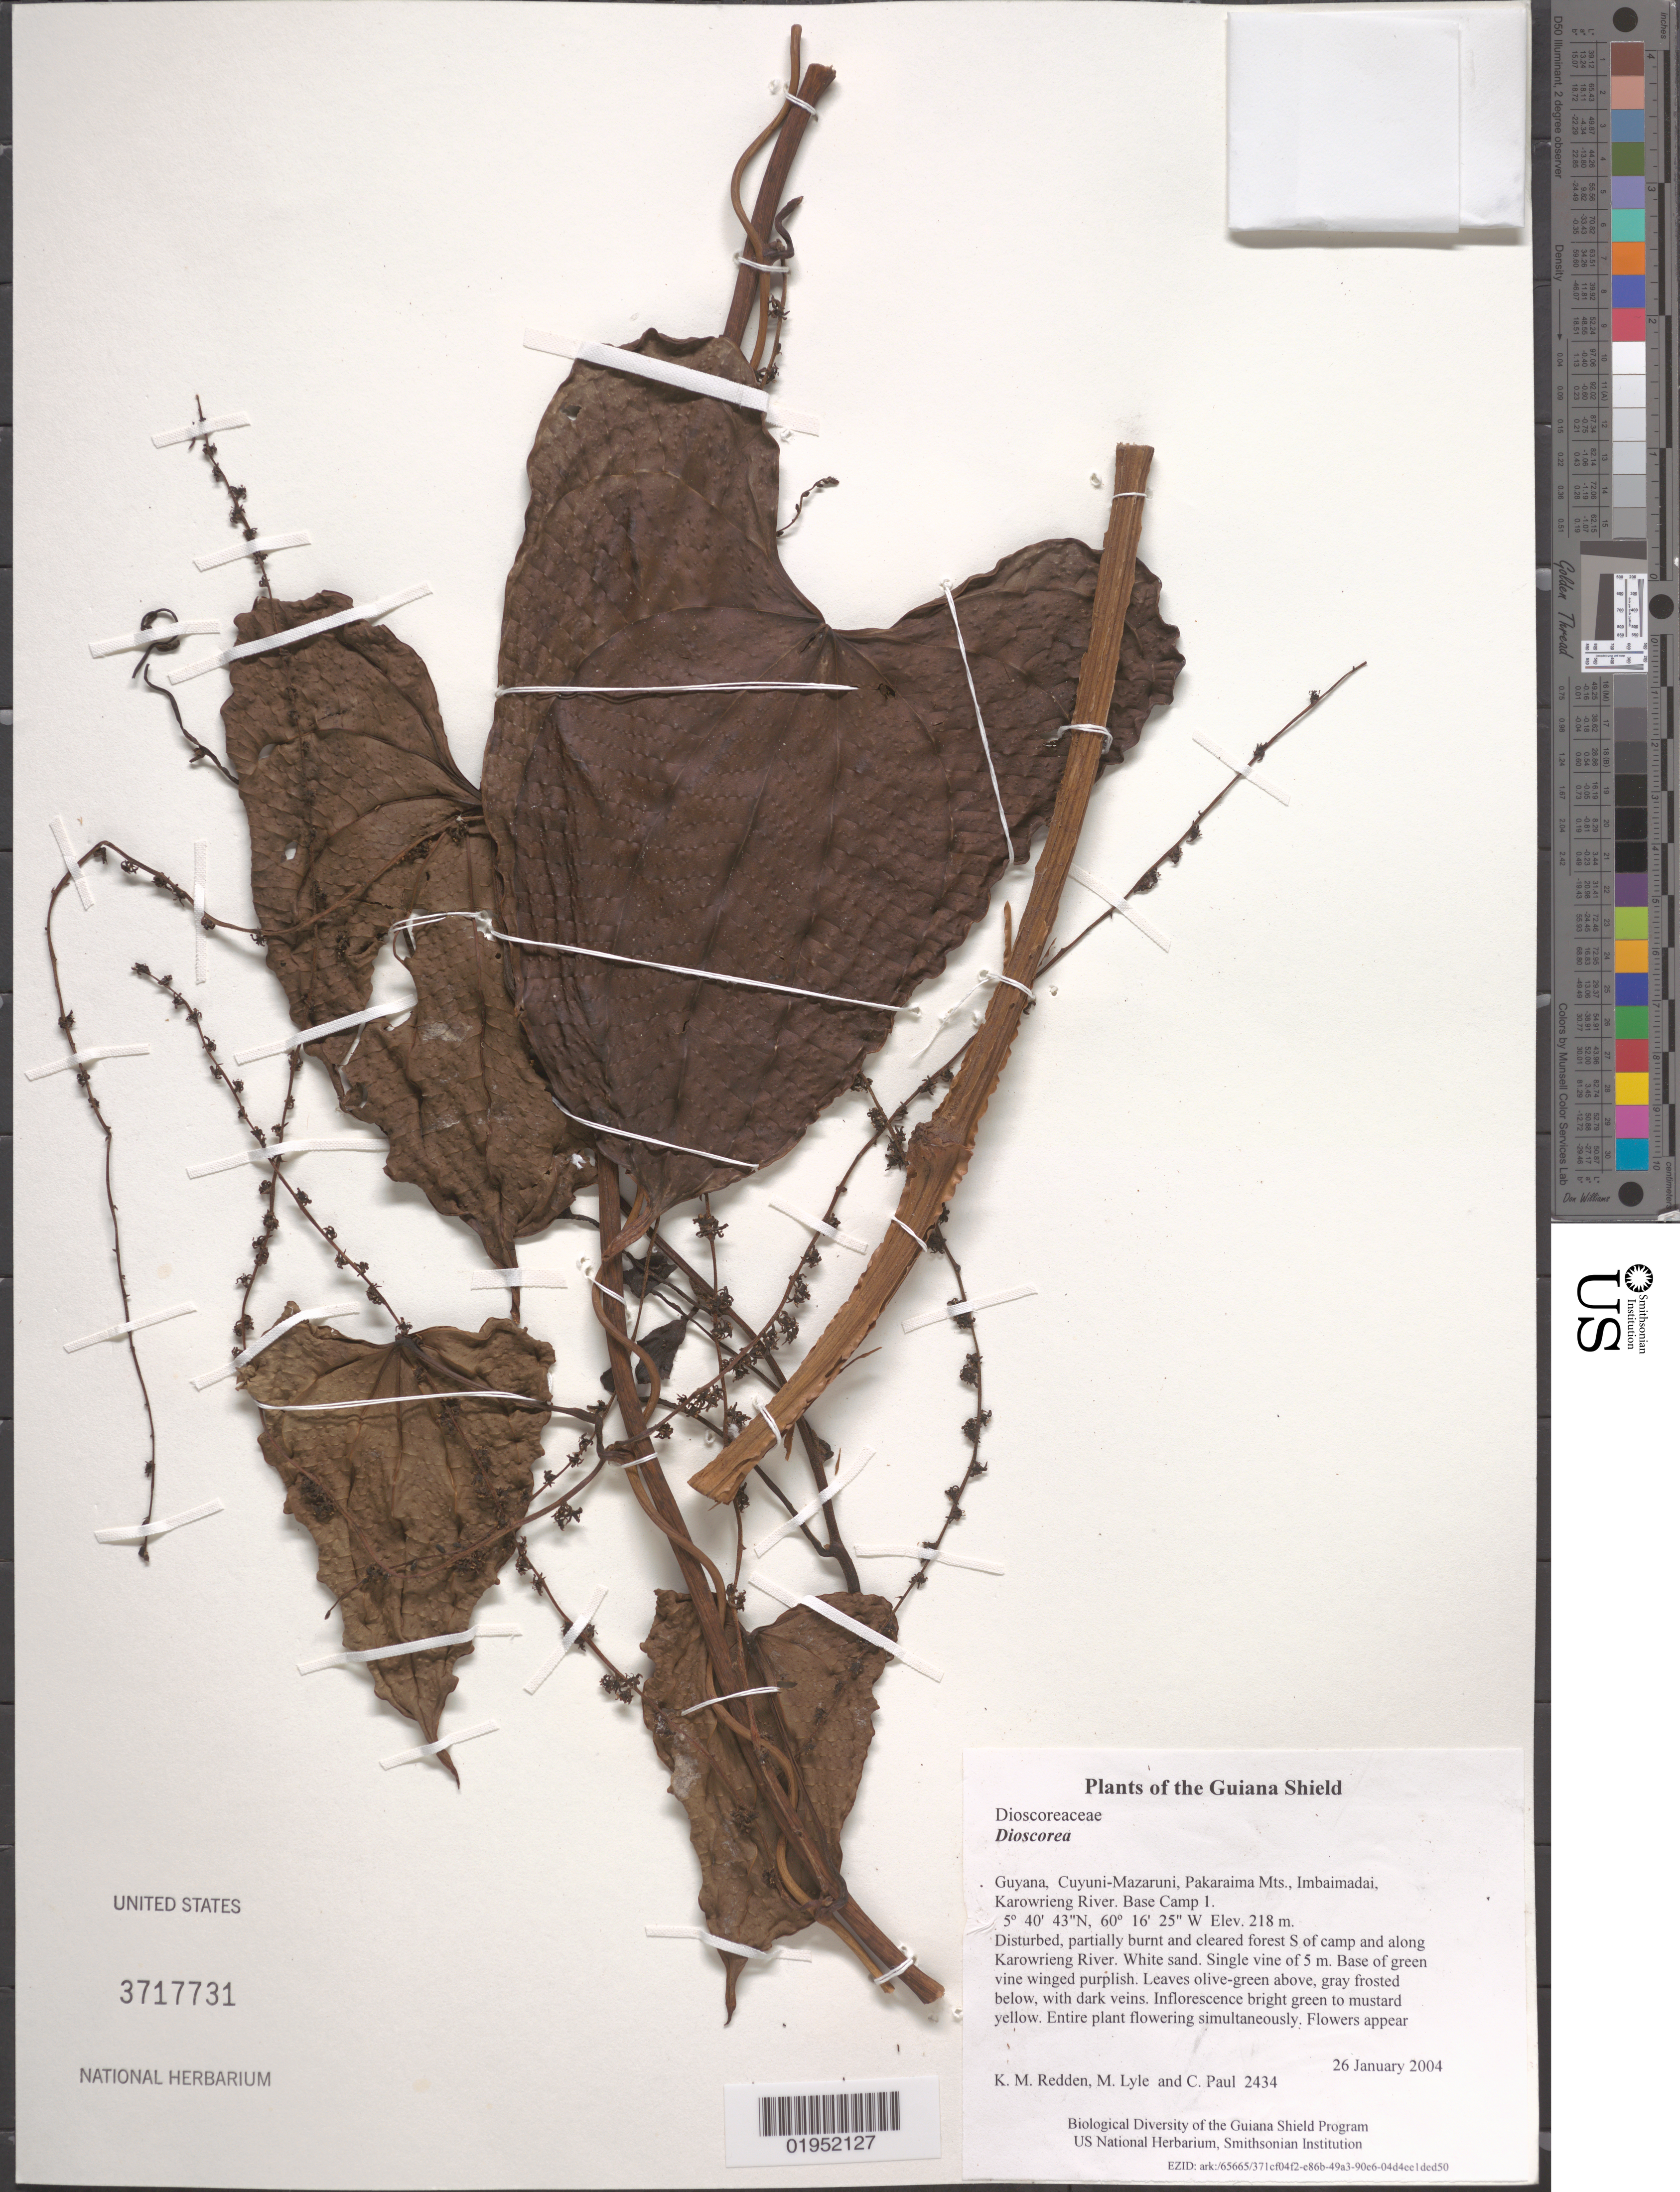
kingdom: Plantae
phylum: Tracheophyta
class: Liliopsida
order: Dioscoreales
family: Dioscoreaceae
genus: Dioscorea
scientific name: Dioscorea sp.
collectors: K. M. Redden, M. Lyle & C. Paul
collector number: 2434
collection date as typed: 26 January 2004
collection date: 2004-01-26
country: Guyana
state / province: Cuyuni-Mazaruni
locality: Pakaraima Mts., Imbaimadai, Karowrieng River. Base Camp 1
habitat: Disturbed, partially burnt and cleared forest S of camp and along Karowrieng River. White sand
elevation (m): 218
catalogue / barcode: US 3717731